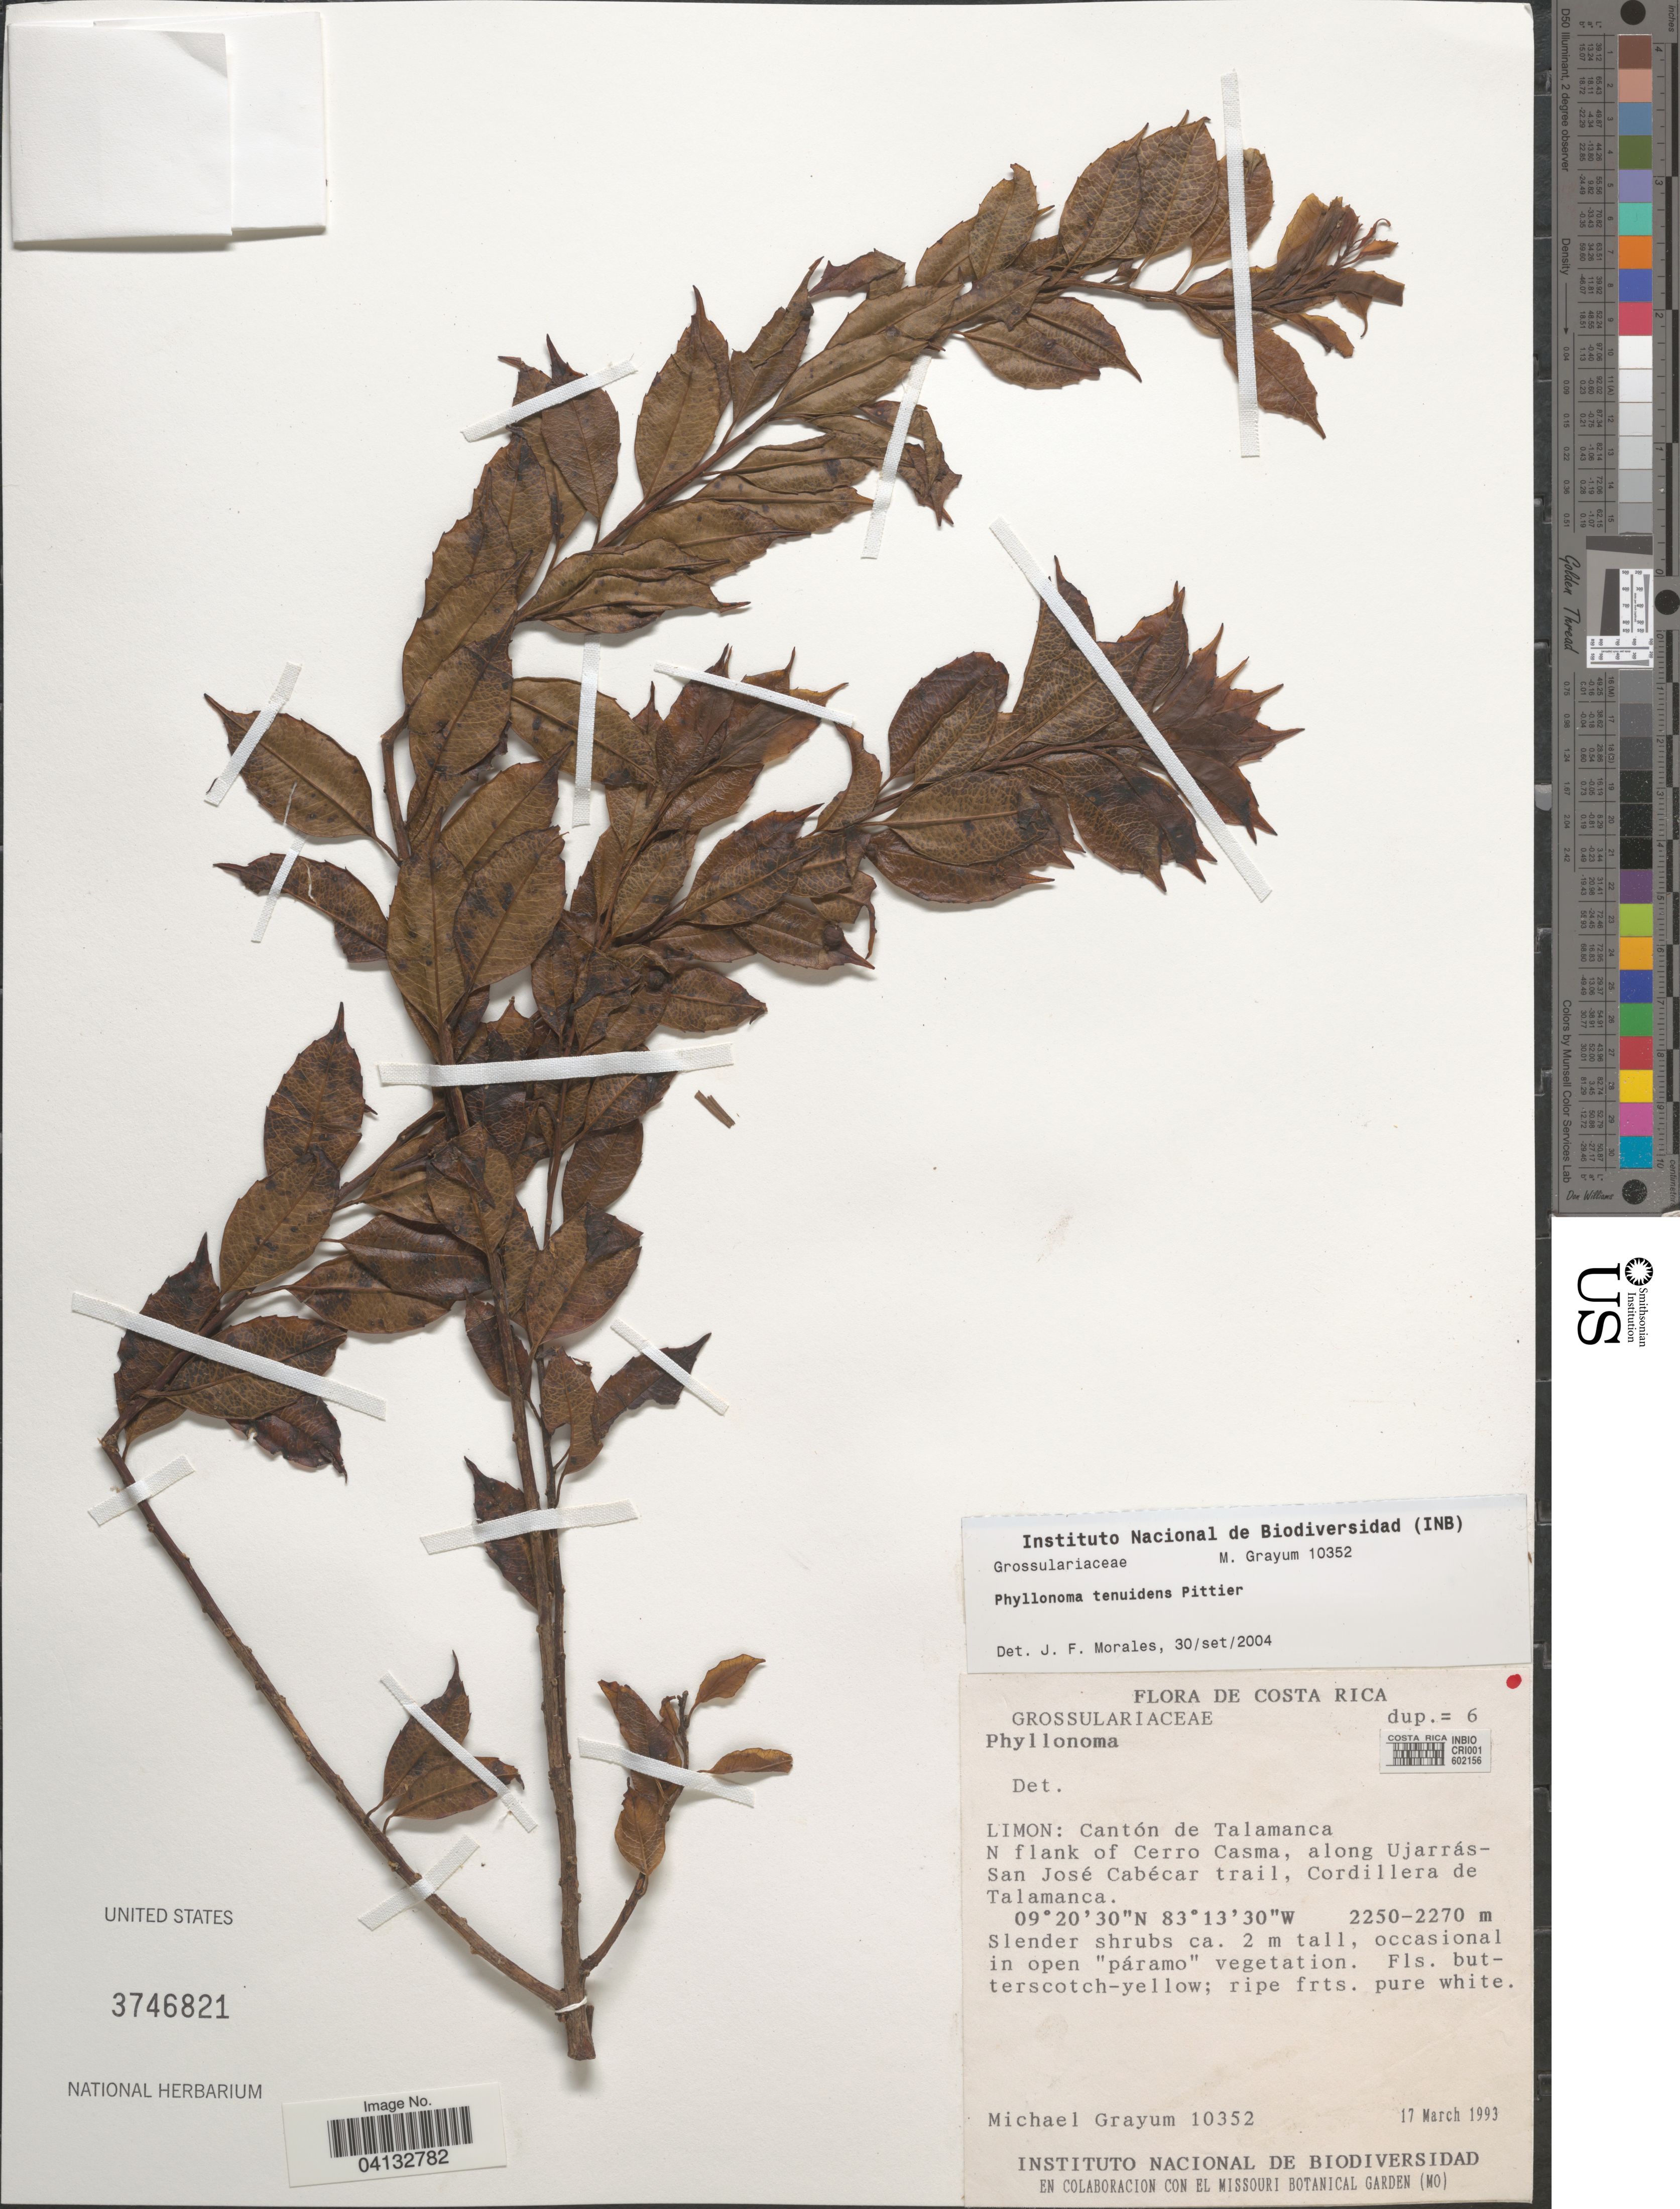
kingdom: Plantae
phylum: Tracheophyta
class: Magnoliopsida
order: Aquifoliales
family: Phyllonomaceae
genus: Phyllonoma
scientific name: Phyllonoma tenuidens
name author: Pittier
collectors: M. H. Grayum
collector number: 10352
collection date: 1993-03-17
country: Costa Rica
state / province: Limón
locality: Cantón de Talamanca. N flank of Cerro Casma, along Ujarrás-San José Cabécar trail, Cordillera de Talamanca.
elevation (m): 2250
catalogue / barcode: US 3746821